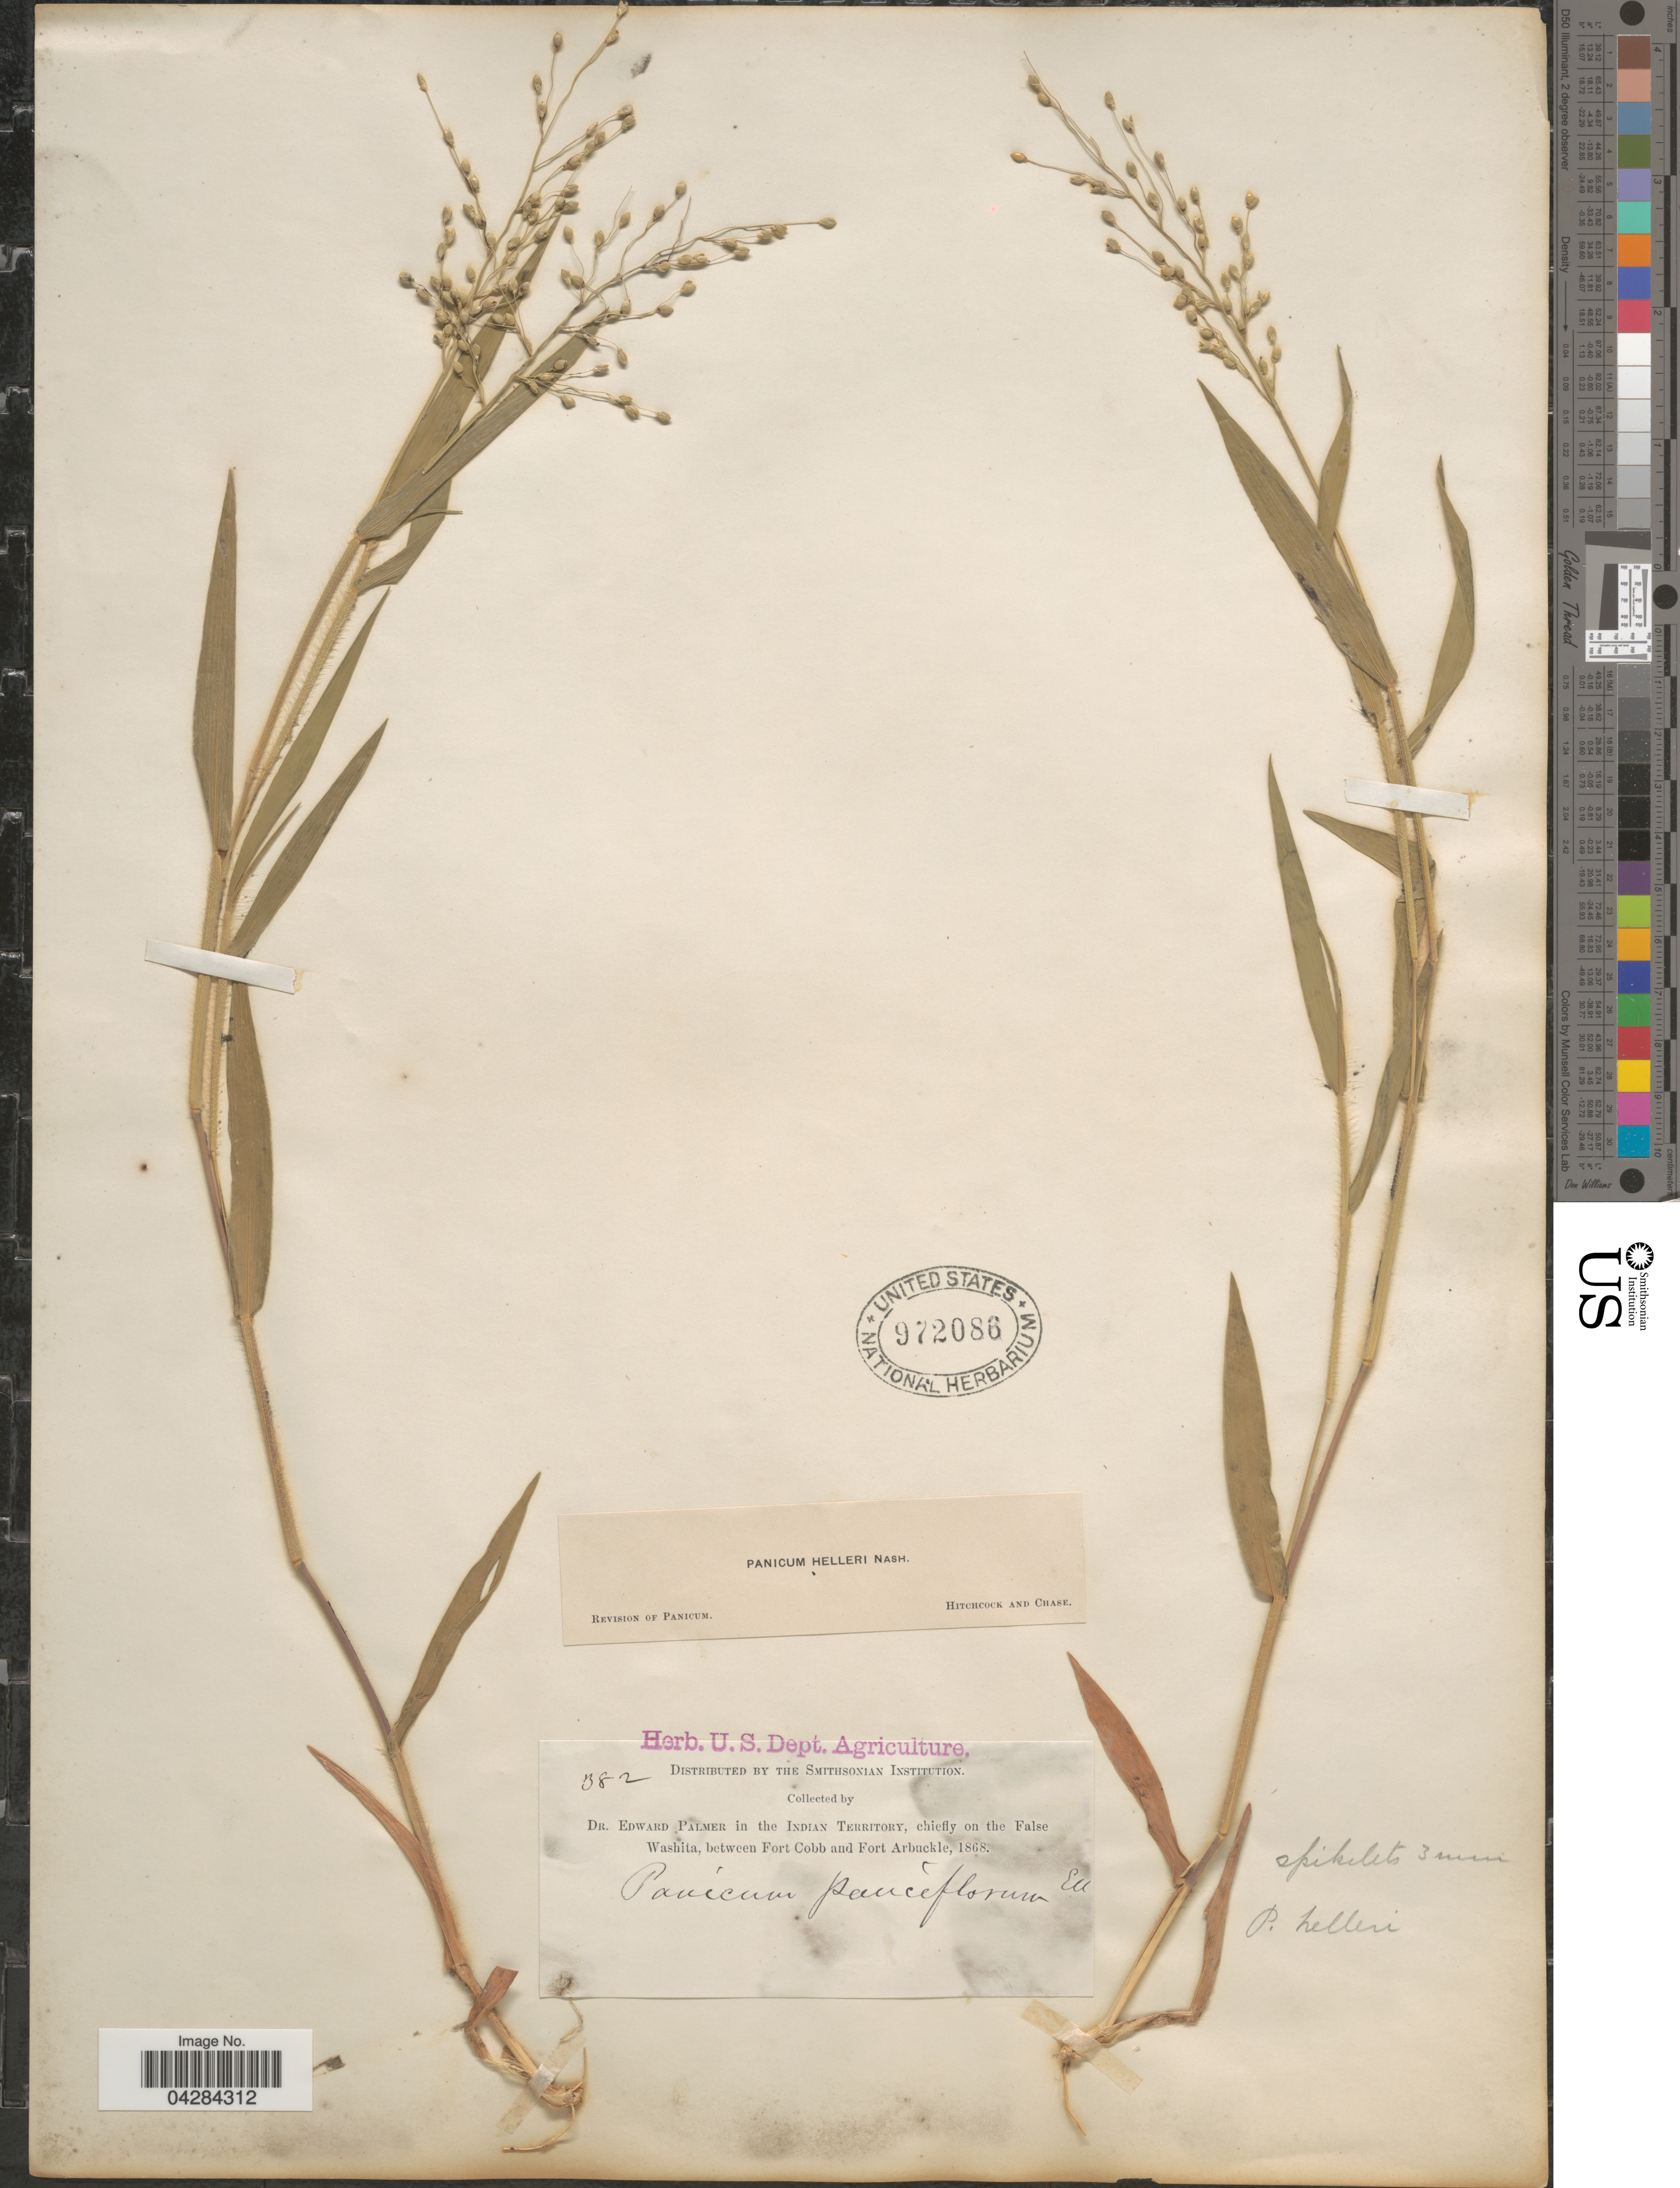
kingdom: Plantae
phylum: Tracheophyta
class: Liliopsida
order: Poales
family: Poaceae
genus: Dichanthelium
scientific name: Dichanthelium oligosanthes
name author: (Schult.) Gould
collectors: E. Palmer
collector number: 382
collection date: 1868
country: United States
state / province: Oklahoma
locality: In the Indian Territory, chiefly on the False Washita, between Fort Cobb and Fort Arbuckle.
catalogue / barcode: US 972086